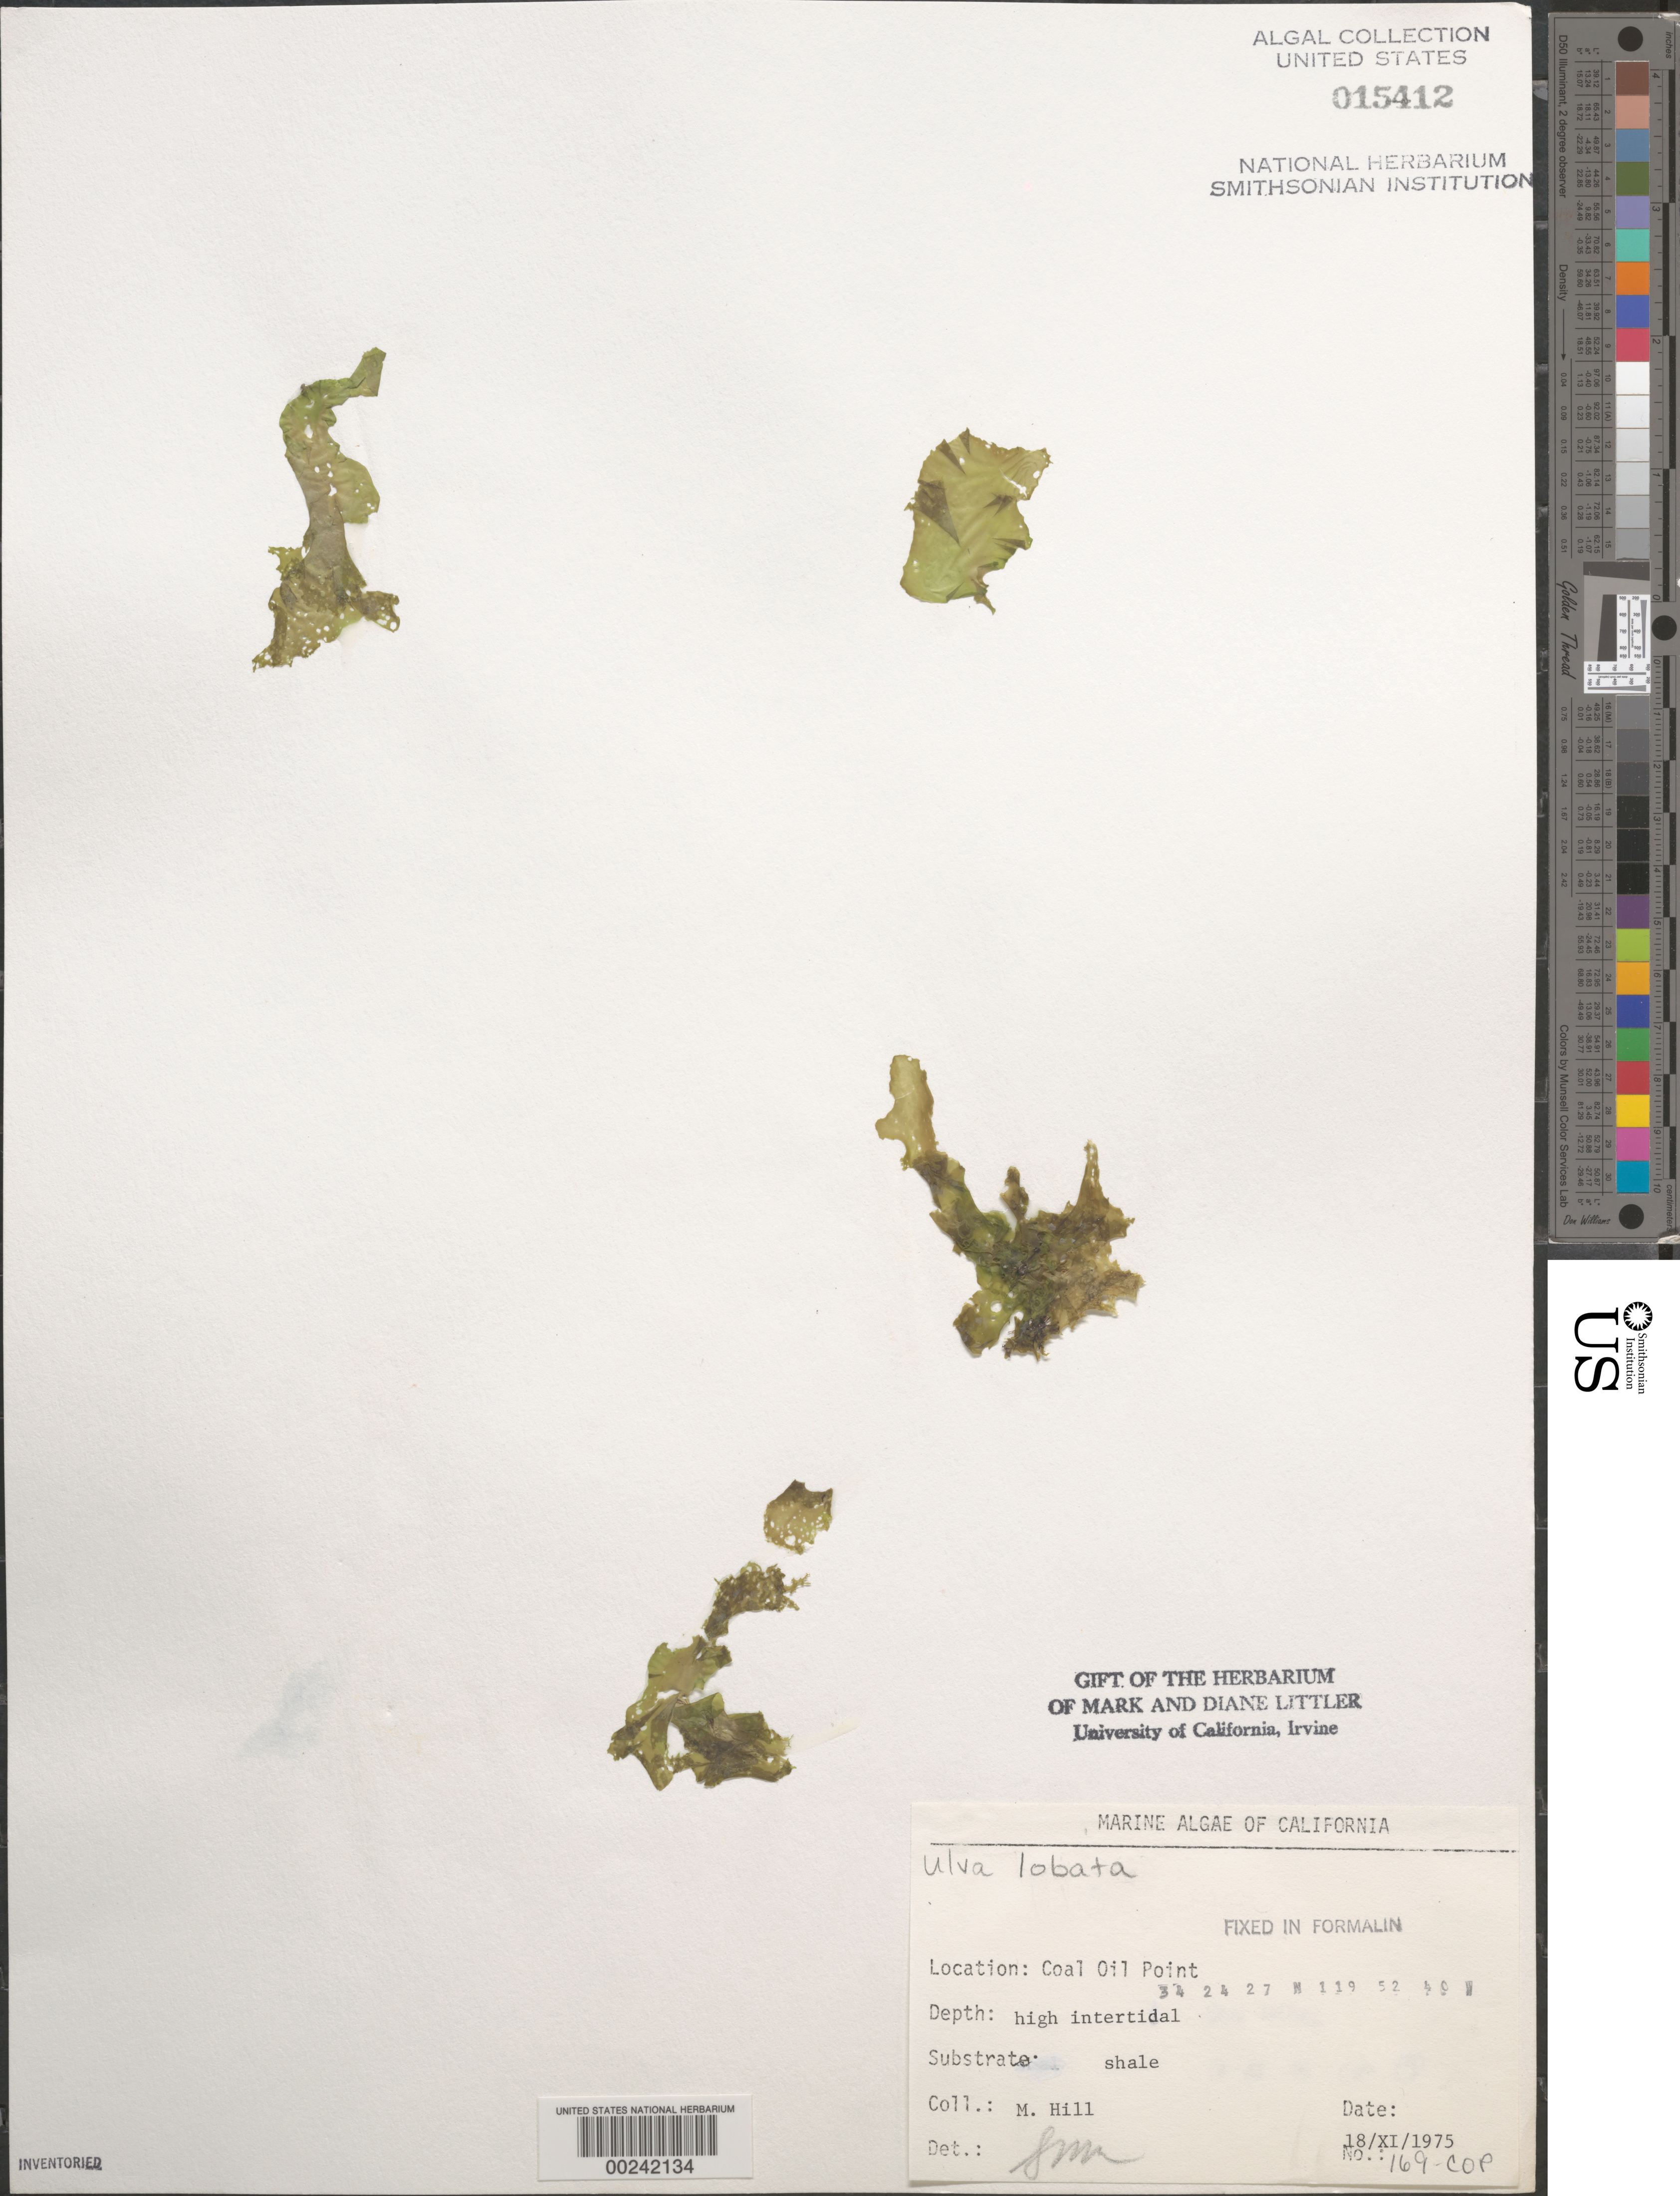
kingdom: Plantae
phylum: Chlorophyta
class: Ulvophyceae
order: Ulvales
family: Ulvaceae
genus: Ulva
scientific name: Ulva lactuca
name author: L.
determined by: Algae name updating Project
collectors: M. Hill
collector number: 169-cop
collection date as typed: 18 Nov 1975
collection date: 1975-11-18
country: United States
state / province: California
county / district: Santa Barbara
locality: Coal Oil Point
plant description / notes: BLM-SOCALBIGHT Rocky Intertidal Survey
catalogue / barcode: US 15412